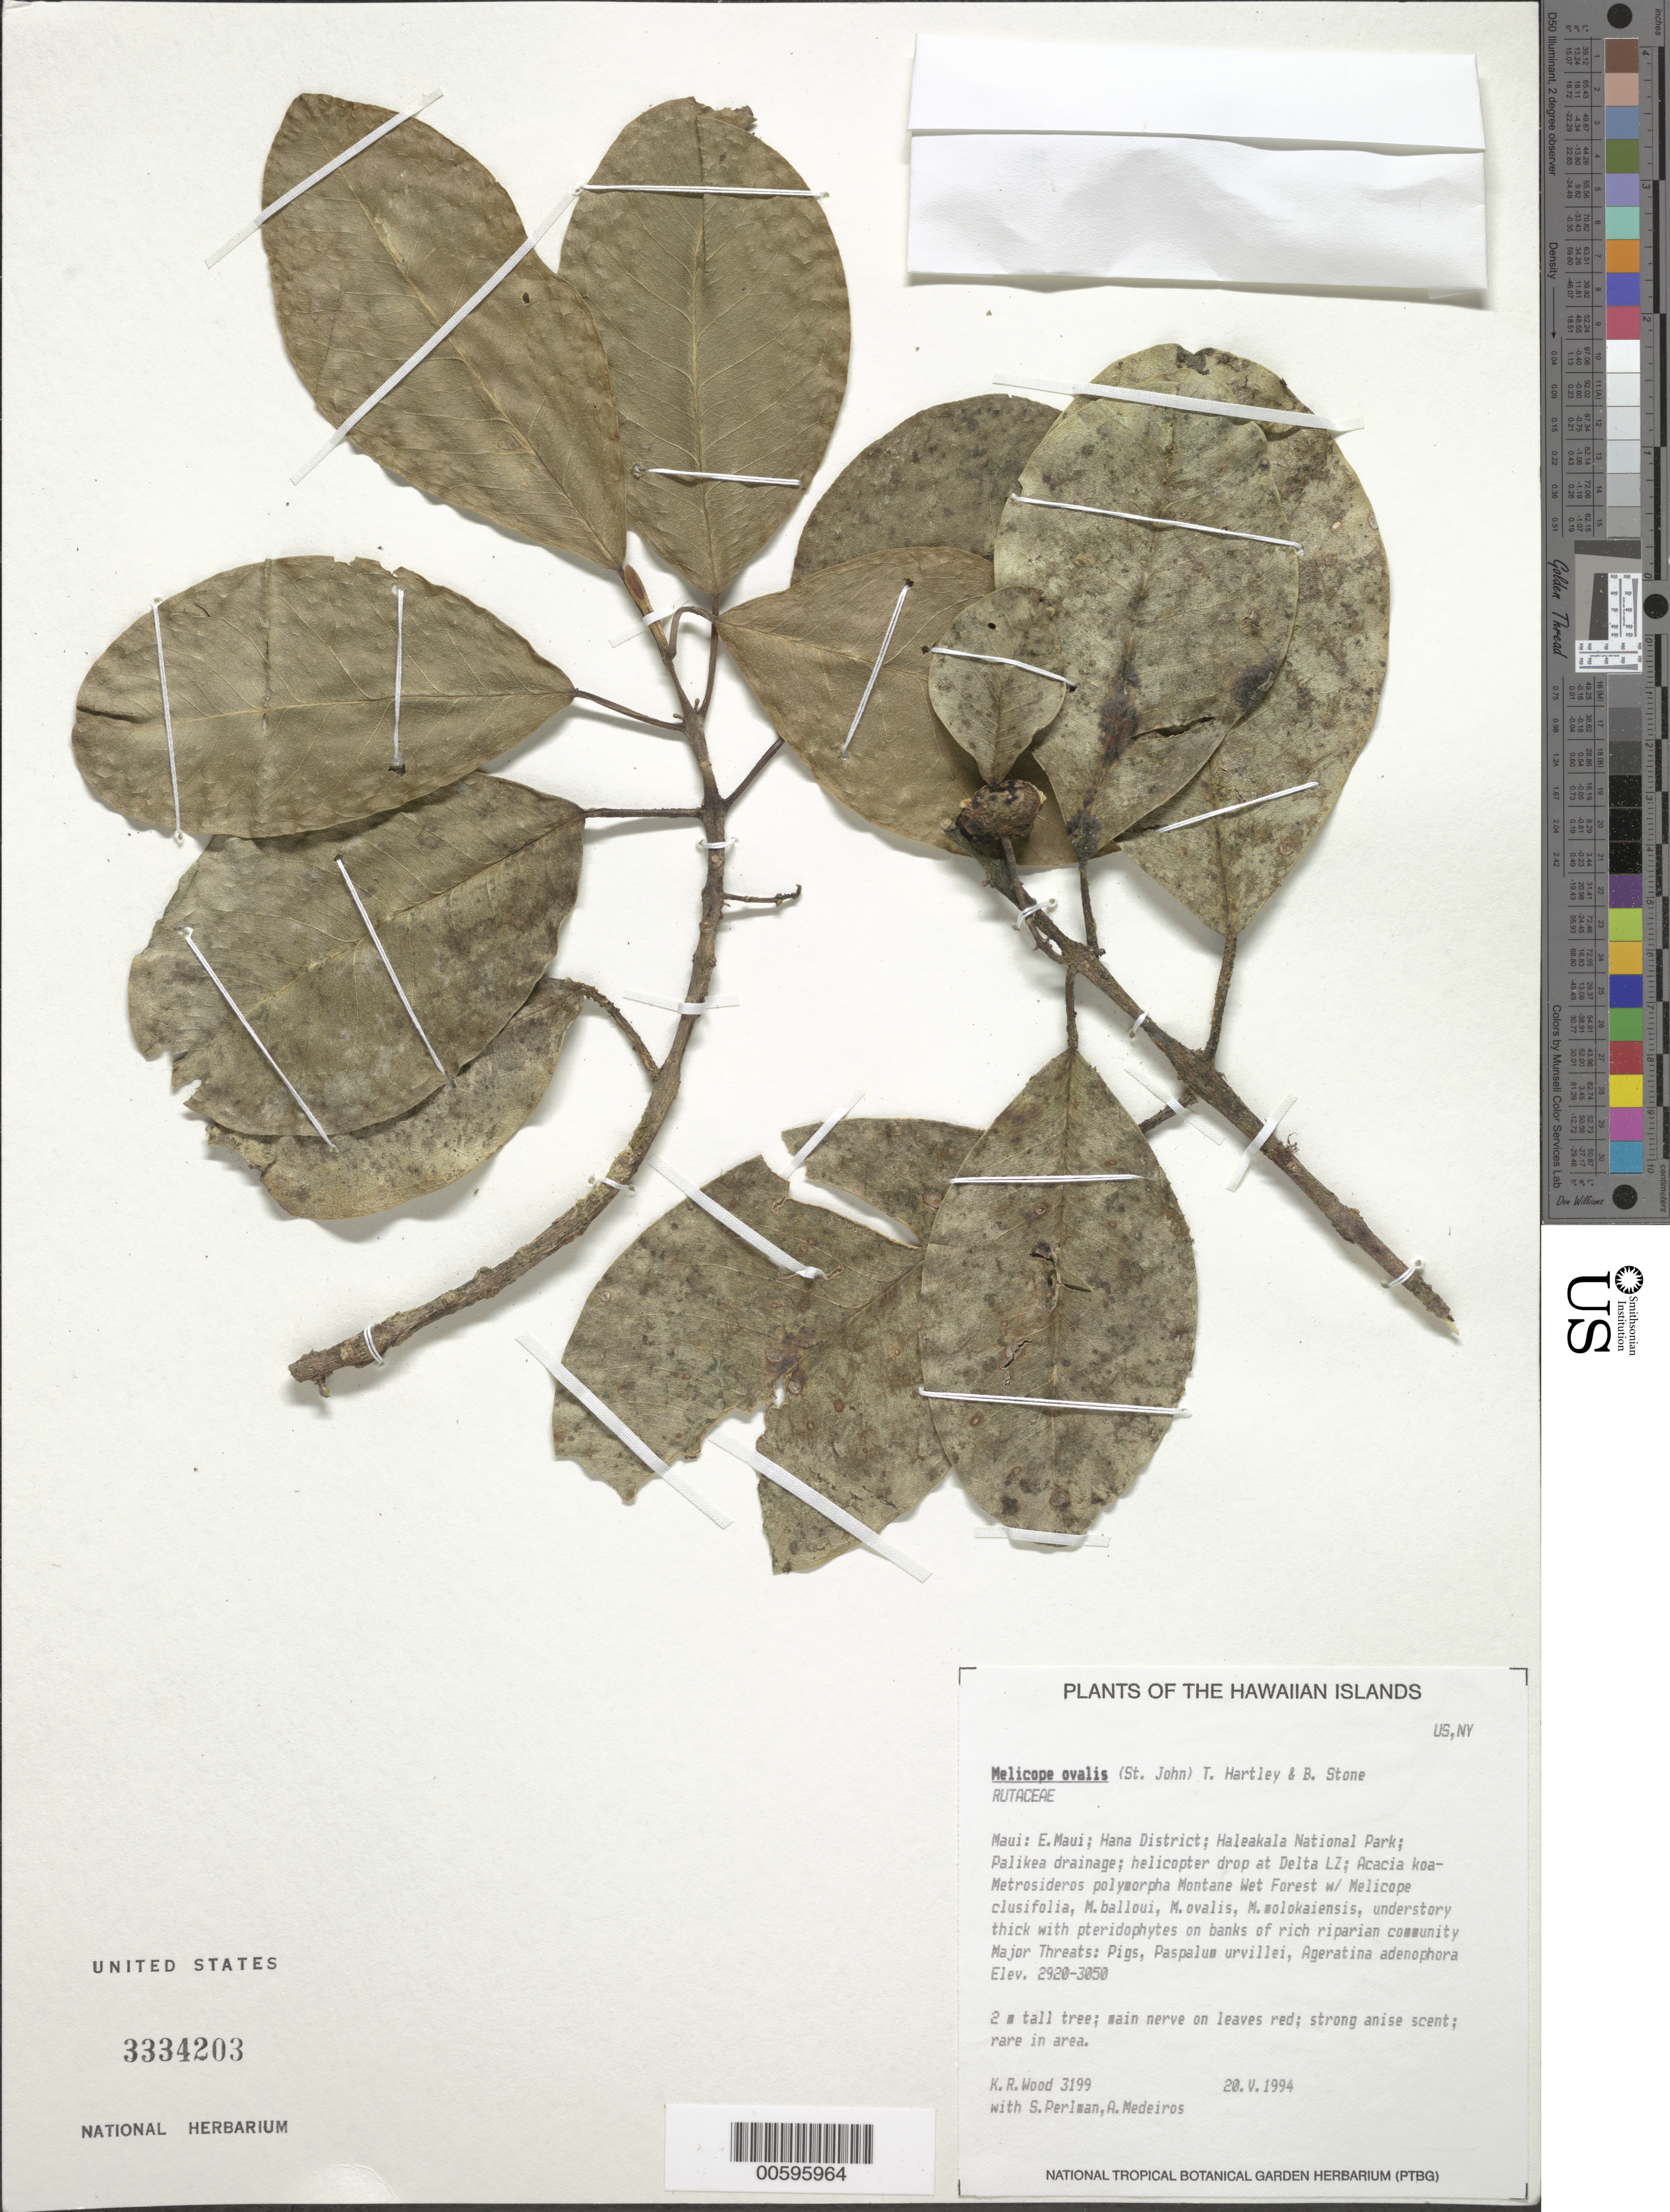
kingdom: Plantae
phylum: Tracheophyta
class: Magnoliopsida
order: Sapindales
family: Rutaceae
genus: Melicope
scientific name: Melicope ovalis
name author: (H. St. John) T.G. Hartley & B.C. Stone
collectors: K. R. Wood, S. P. Perlman & A. Medeiros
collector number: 3199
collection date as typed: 20 May 1994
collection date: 1994-05-20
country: United States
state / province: Hawaii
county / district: Maui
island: Maui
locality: E Maui; Hana Dist; Haleakala Nat Park; Palikea drainage; helicopter drop at Delta LZ.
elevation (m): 2920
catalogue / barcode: US 3334203